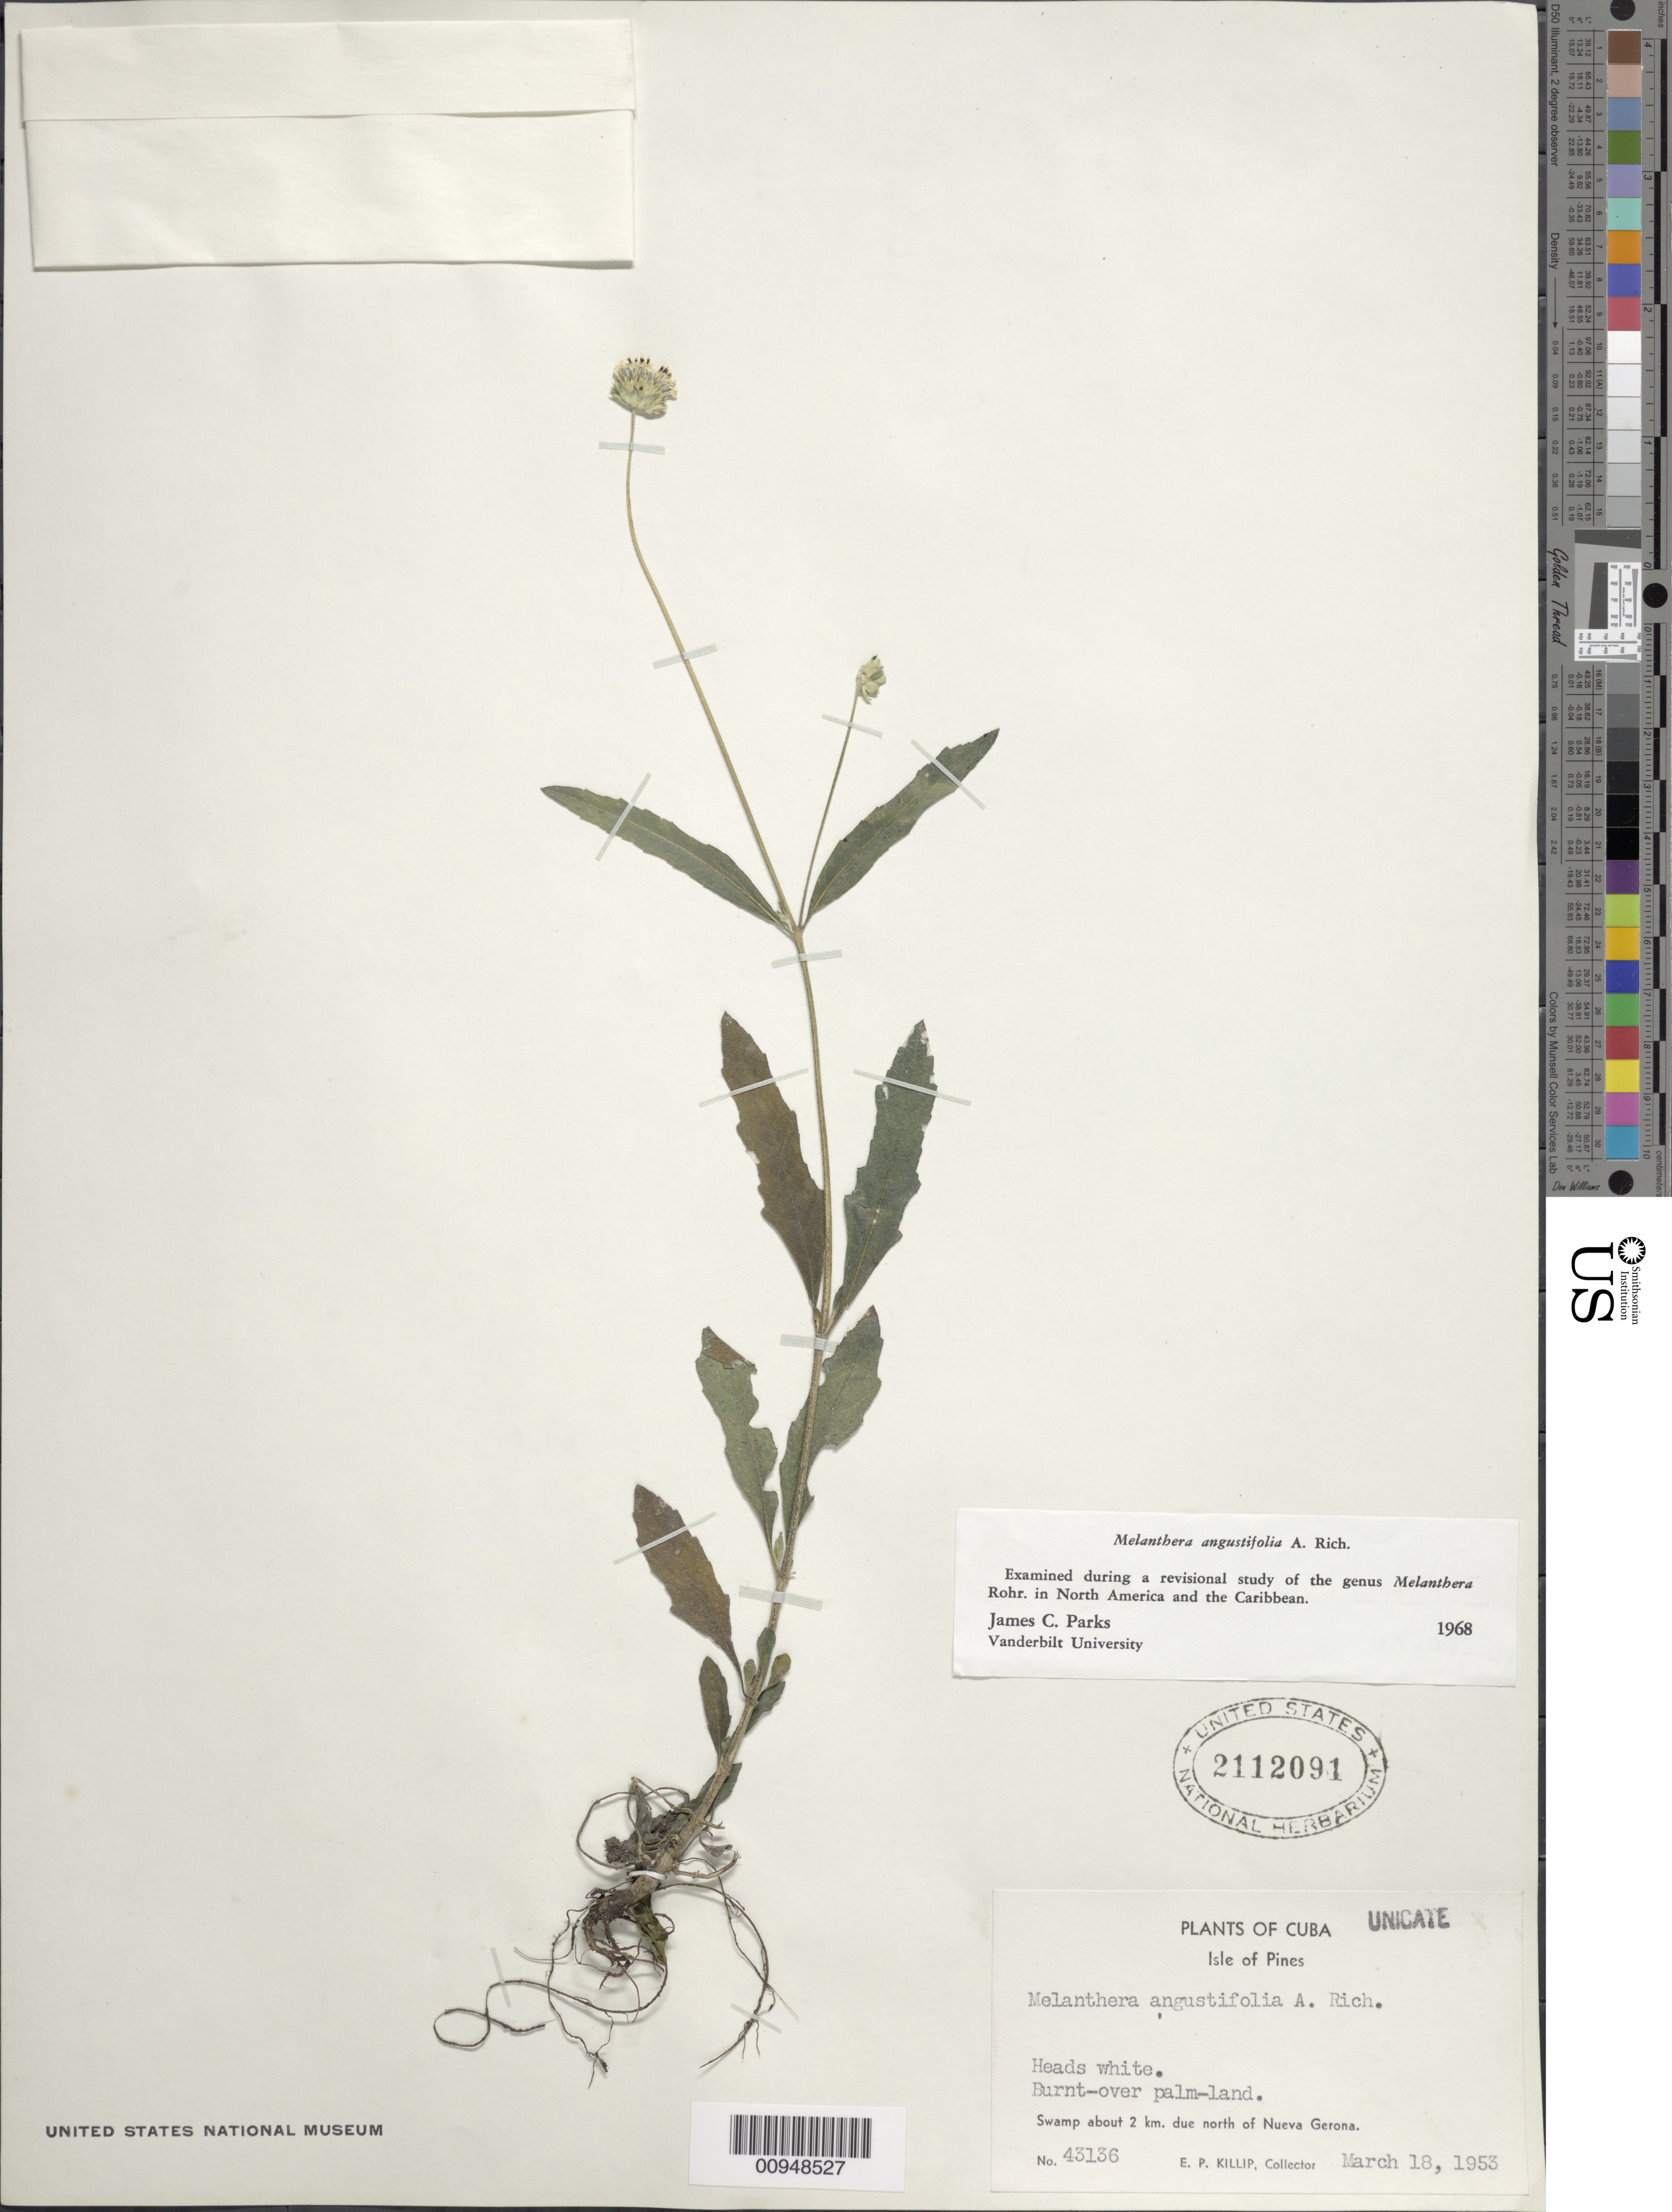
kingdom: Plantae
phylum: Tracheophyta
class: Magnoliopsida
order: Asterales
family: Asteraceae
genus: Melanthera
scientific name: Melanthera angustifolia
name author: A. Rich. in Sagra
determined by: Parks, J. C.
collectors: E. P. Killip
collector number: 43136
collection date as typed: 18 Mar 1953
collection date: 1953-03-18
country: Cuba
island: Isla de la Juventud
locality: Swamp about 2 km due N of Nueva Gerona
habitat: Burnt-over palm-land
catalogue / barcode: US 2112091